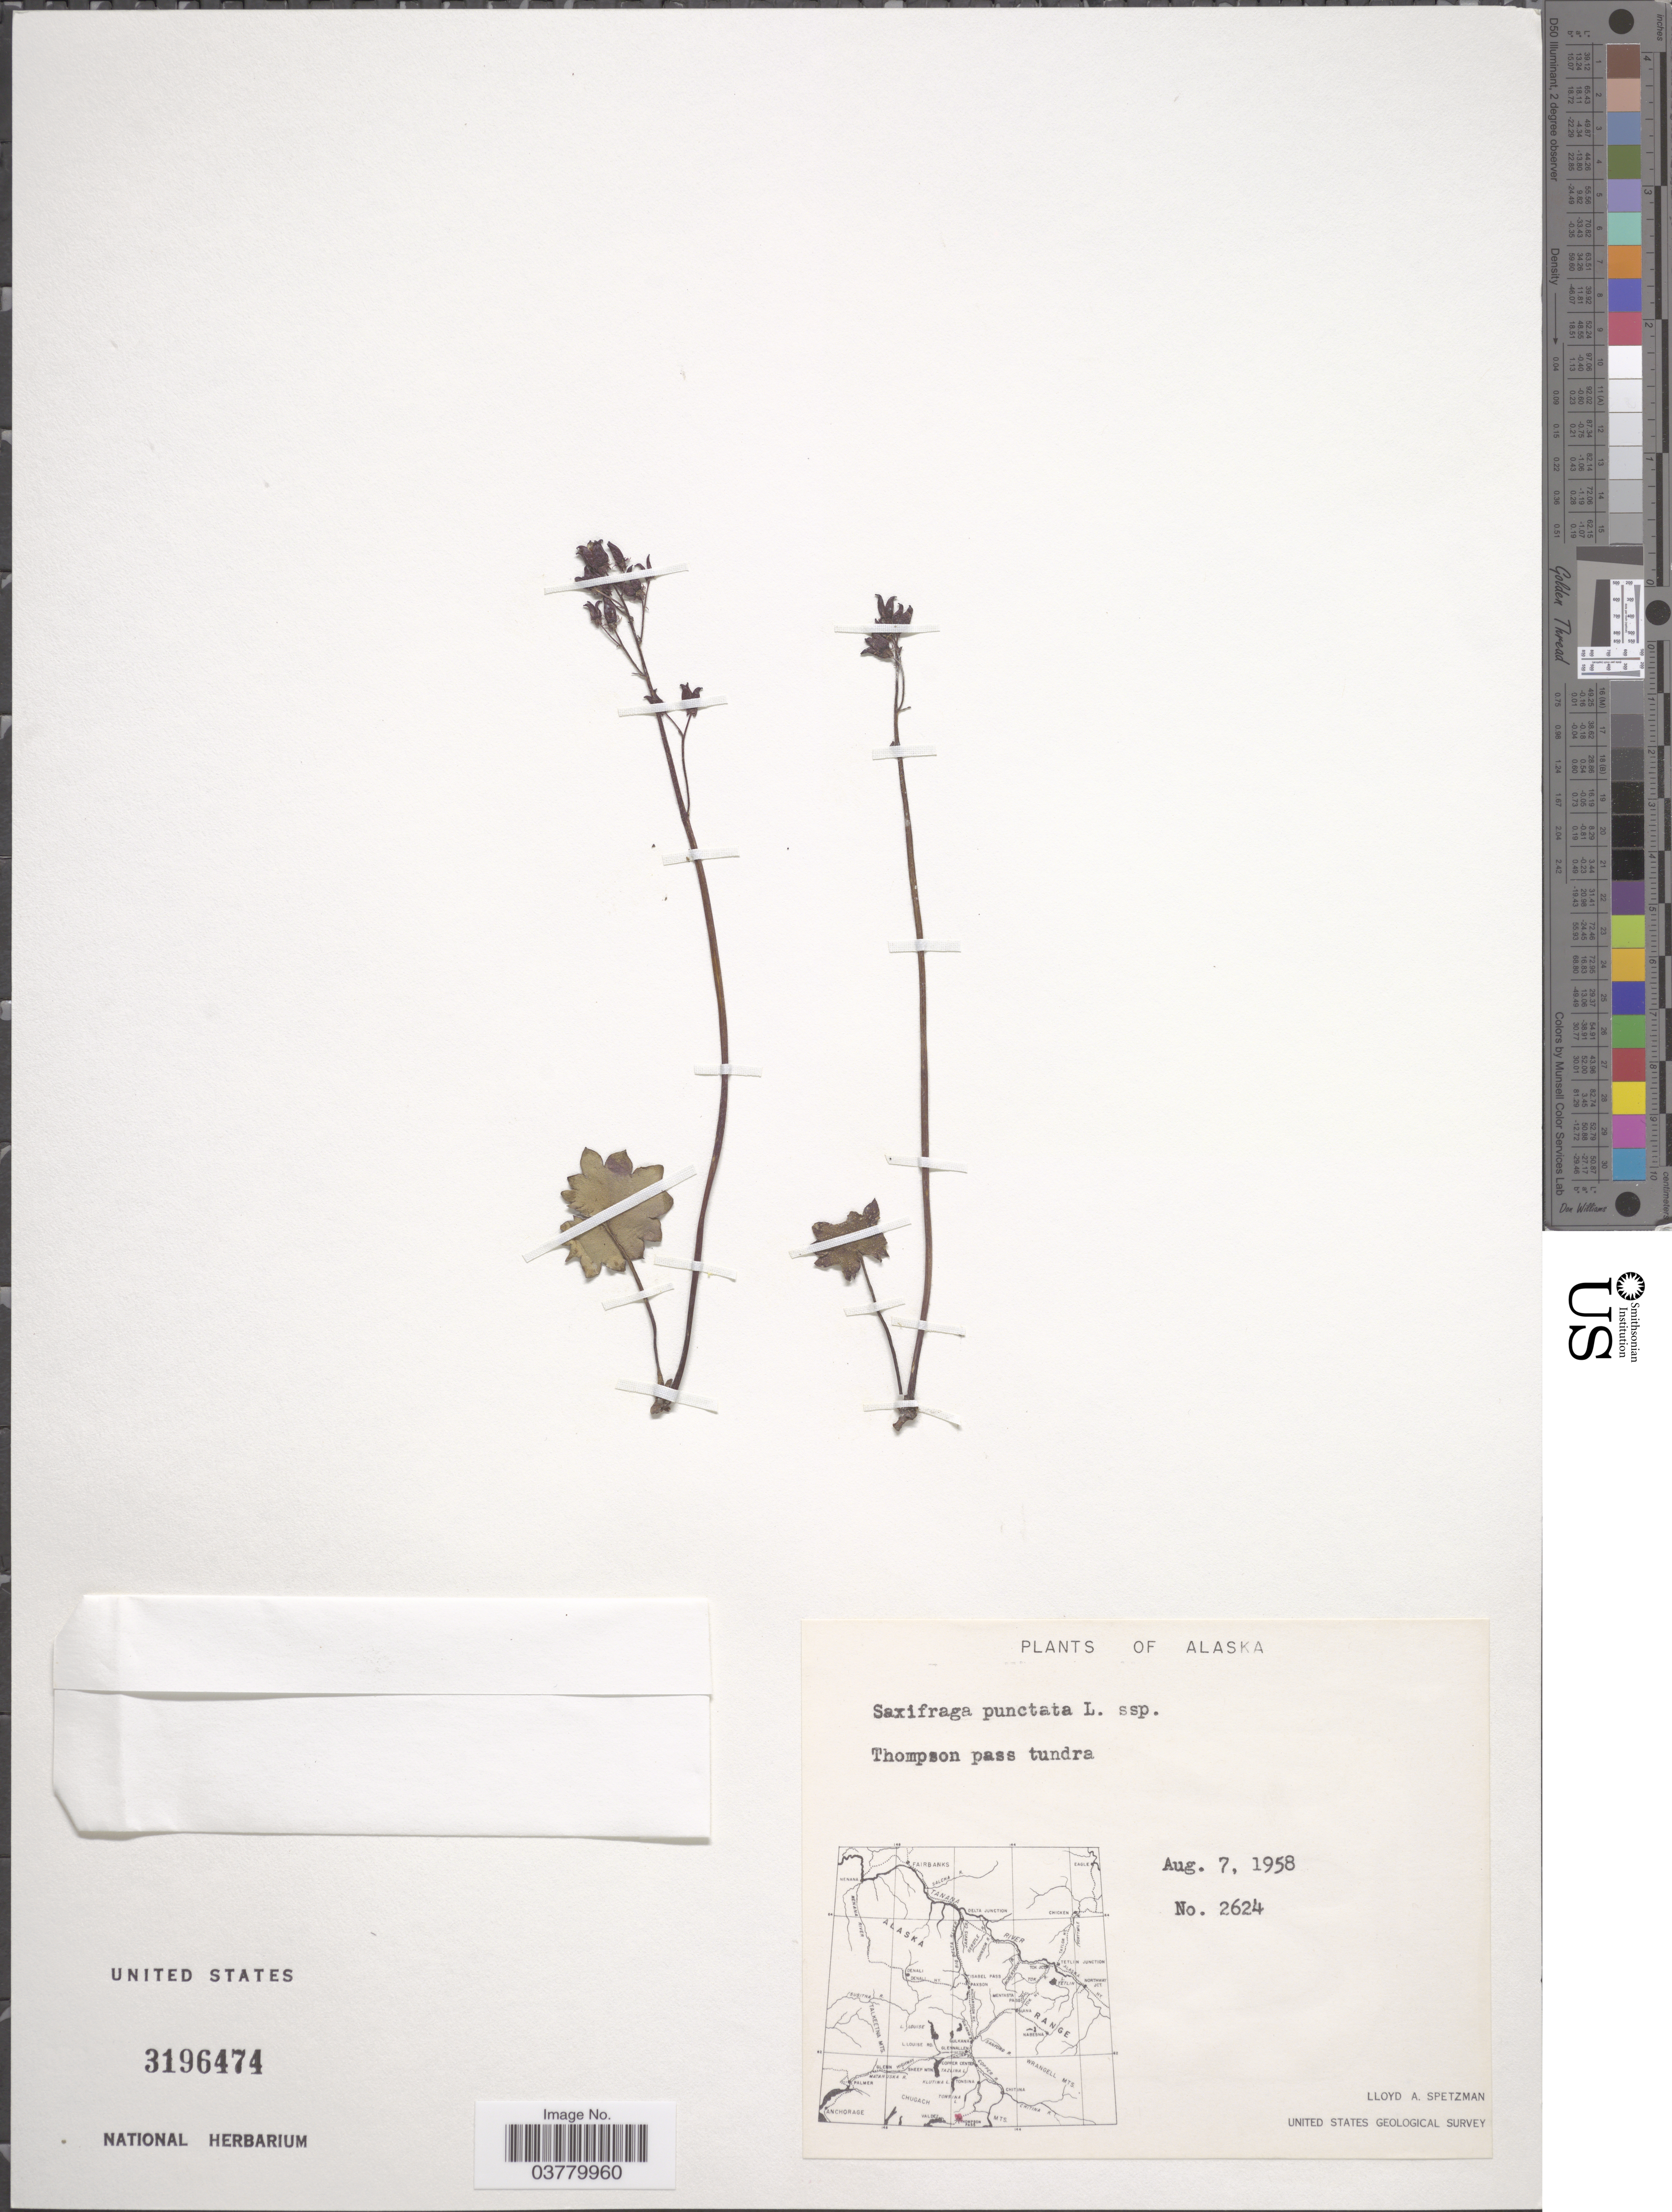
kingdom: Plantae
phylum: Tracheophyta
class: Magnoliopsida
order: Saxifragales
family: Saxifragaceae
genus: Micranthes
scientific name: Micranthes nelsoniana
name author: (D. Don) Small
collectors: L. Spetzman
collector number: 2624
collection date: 1958-08-07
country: United States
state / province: Alaska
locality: Thompson pass tundra.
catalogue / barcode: US 3196474